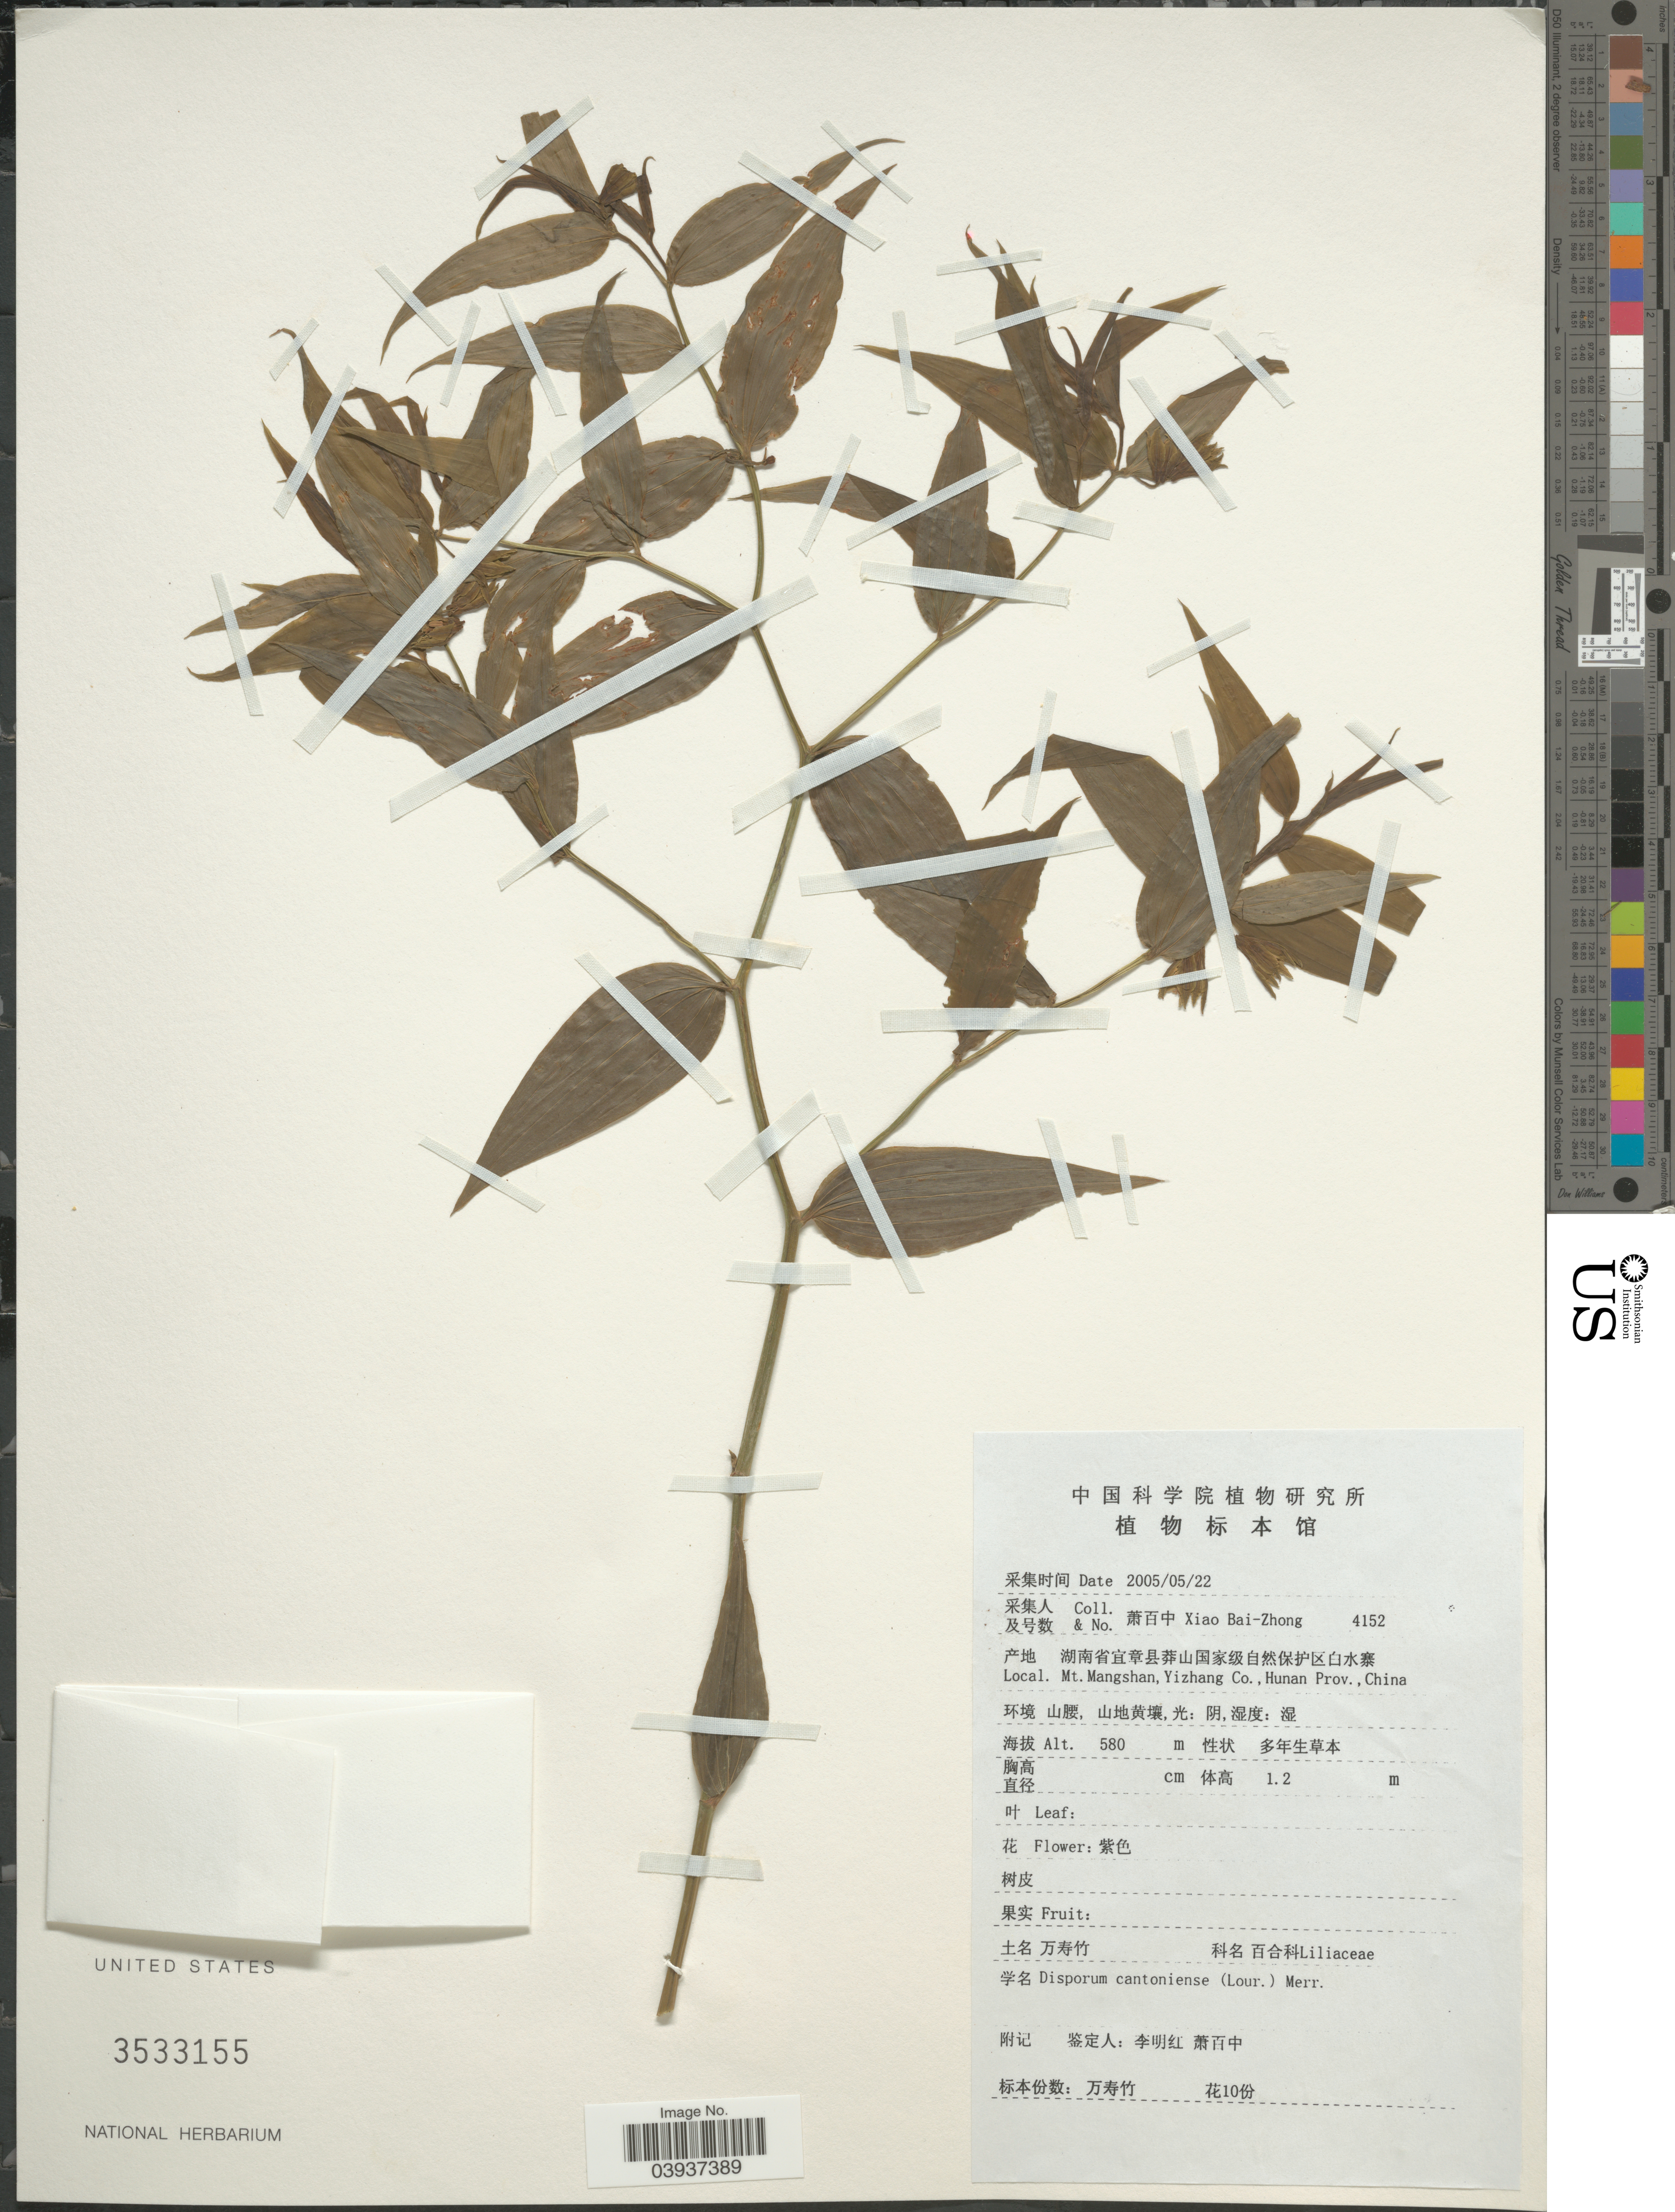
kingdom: Plantae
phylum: Tracheophyta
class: Liliopsida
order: Liliales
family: Colchicaceae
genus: Disporum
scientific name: Disporum cantoniense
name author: (Lour.) Merr.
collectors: B. Z. Xiao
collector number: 4152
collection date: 2005-05-22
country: China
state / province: Hunan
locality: Mt. Mangshan, Yizhang Co.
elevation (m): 580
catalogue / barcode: US 3533155